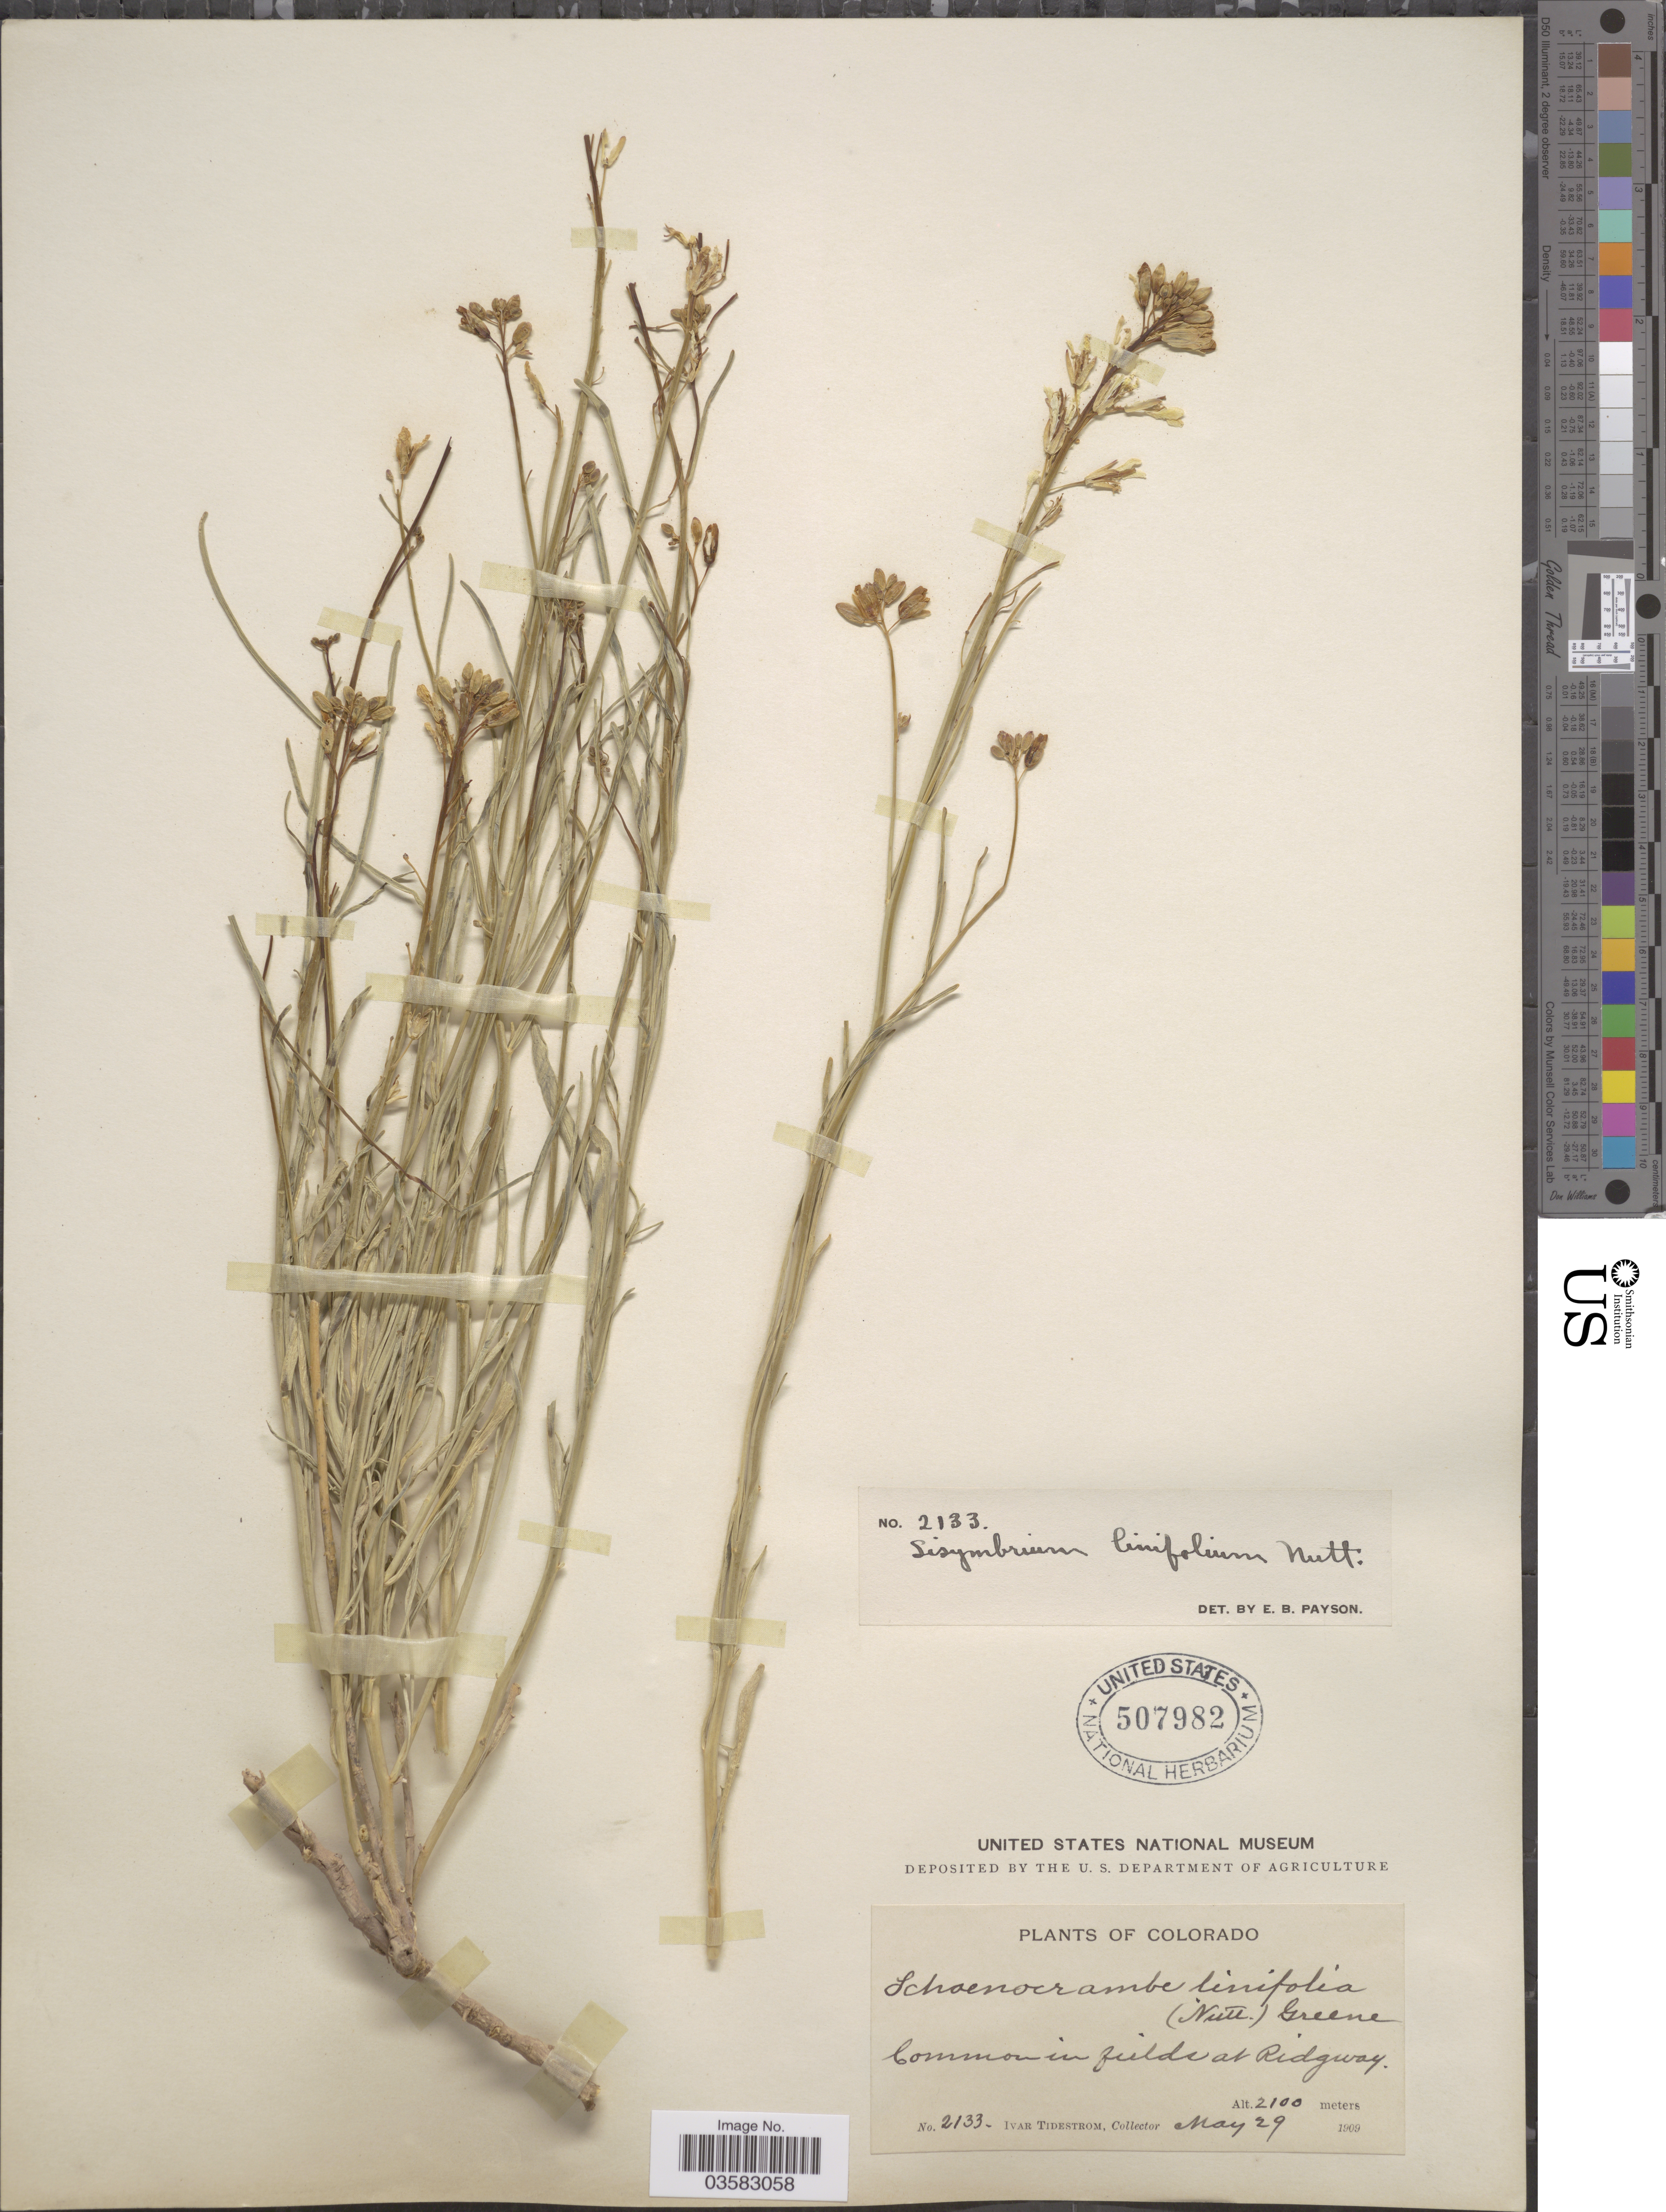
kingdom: Plantae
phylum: Tracheophyta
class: Magnoliopsida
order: Brassicales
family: Brassicaceae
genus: Sisymbrium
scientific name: Sisymbrium linifolium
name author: (Nutt.) Nutt. ex Torr. & A. Gray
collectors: I. F. Tidestrom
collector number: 2133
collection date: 1909-05-29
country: United States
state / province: Colorado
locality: Common in fields at Ridgway.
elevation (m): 2100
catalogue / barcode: US 507982